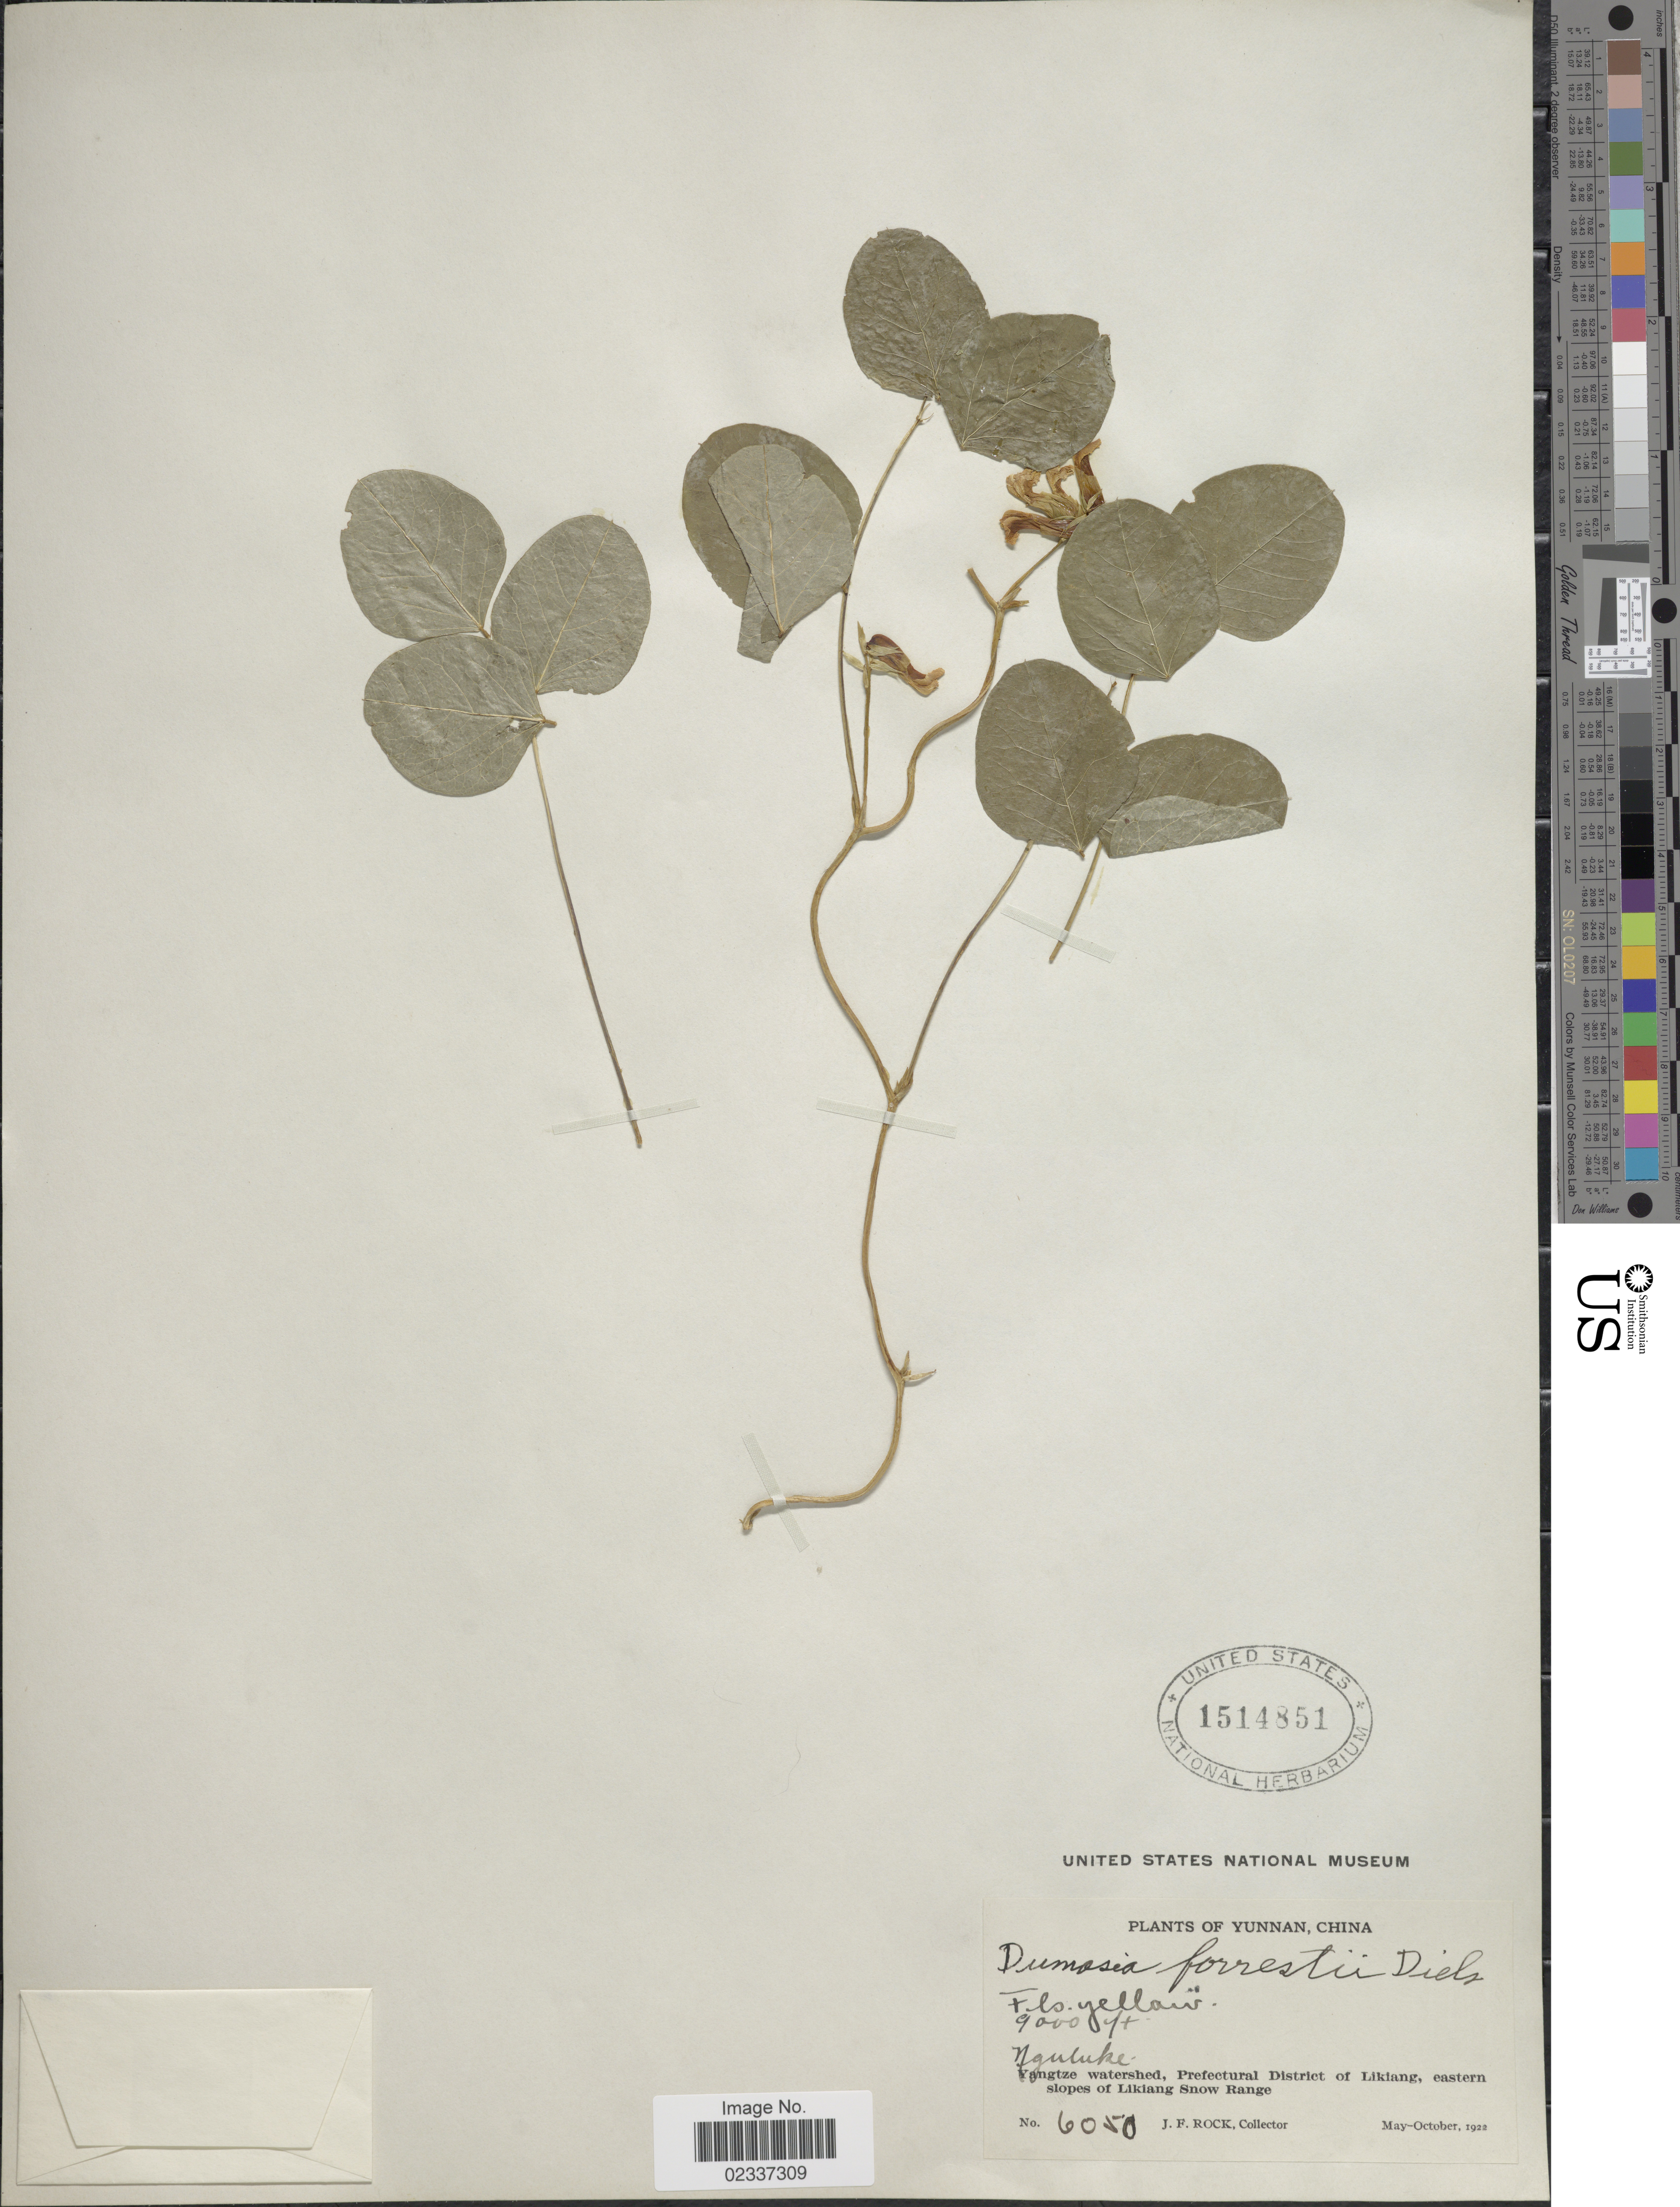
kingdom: Plantae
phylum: Tracheophyta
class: Magnoliopsida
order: Fabales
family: Fabaceae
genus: Dumasia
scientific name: Dumasia forrestii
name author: Diels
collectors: J. Rock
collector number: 6050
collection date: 1922-05/1922-10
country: China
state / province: Yunnan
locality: Yunnan, China, Yangtze watershed, Prefectural District of Likiang, eastern slopes of Likiang Snow Range, Nyuluke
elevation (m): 2743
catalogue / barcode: US 1514851